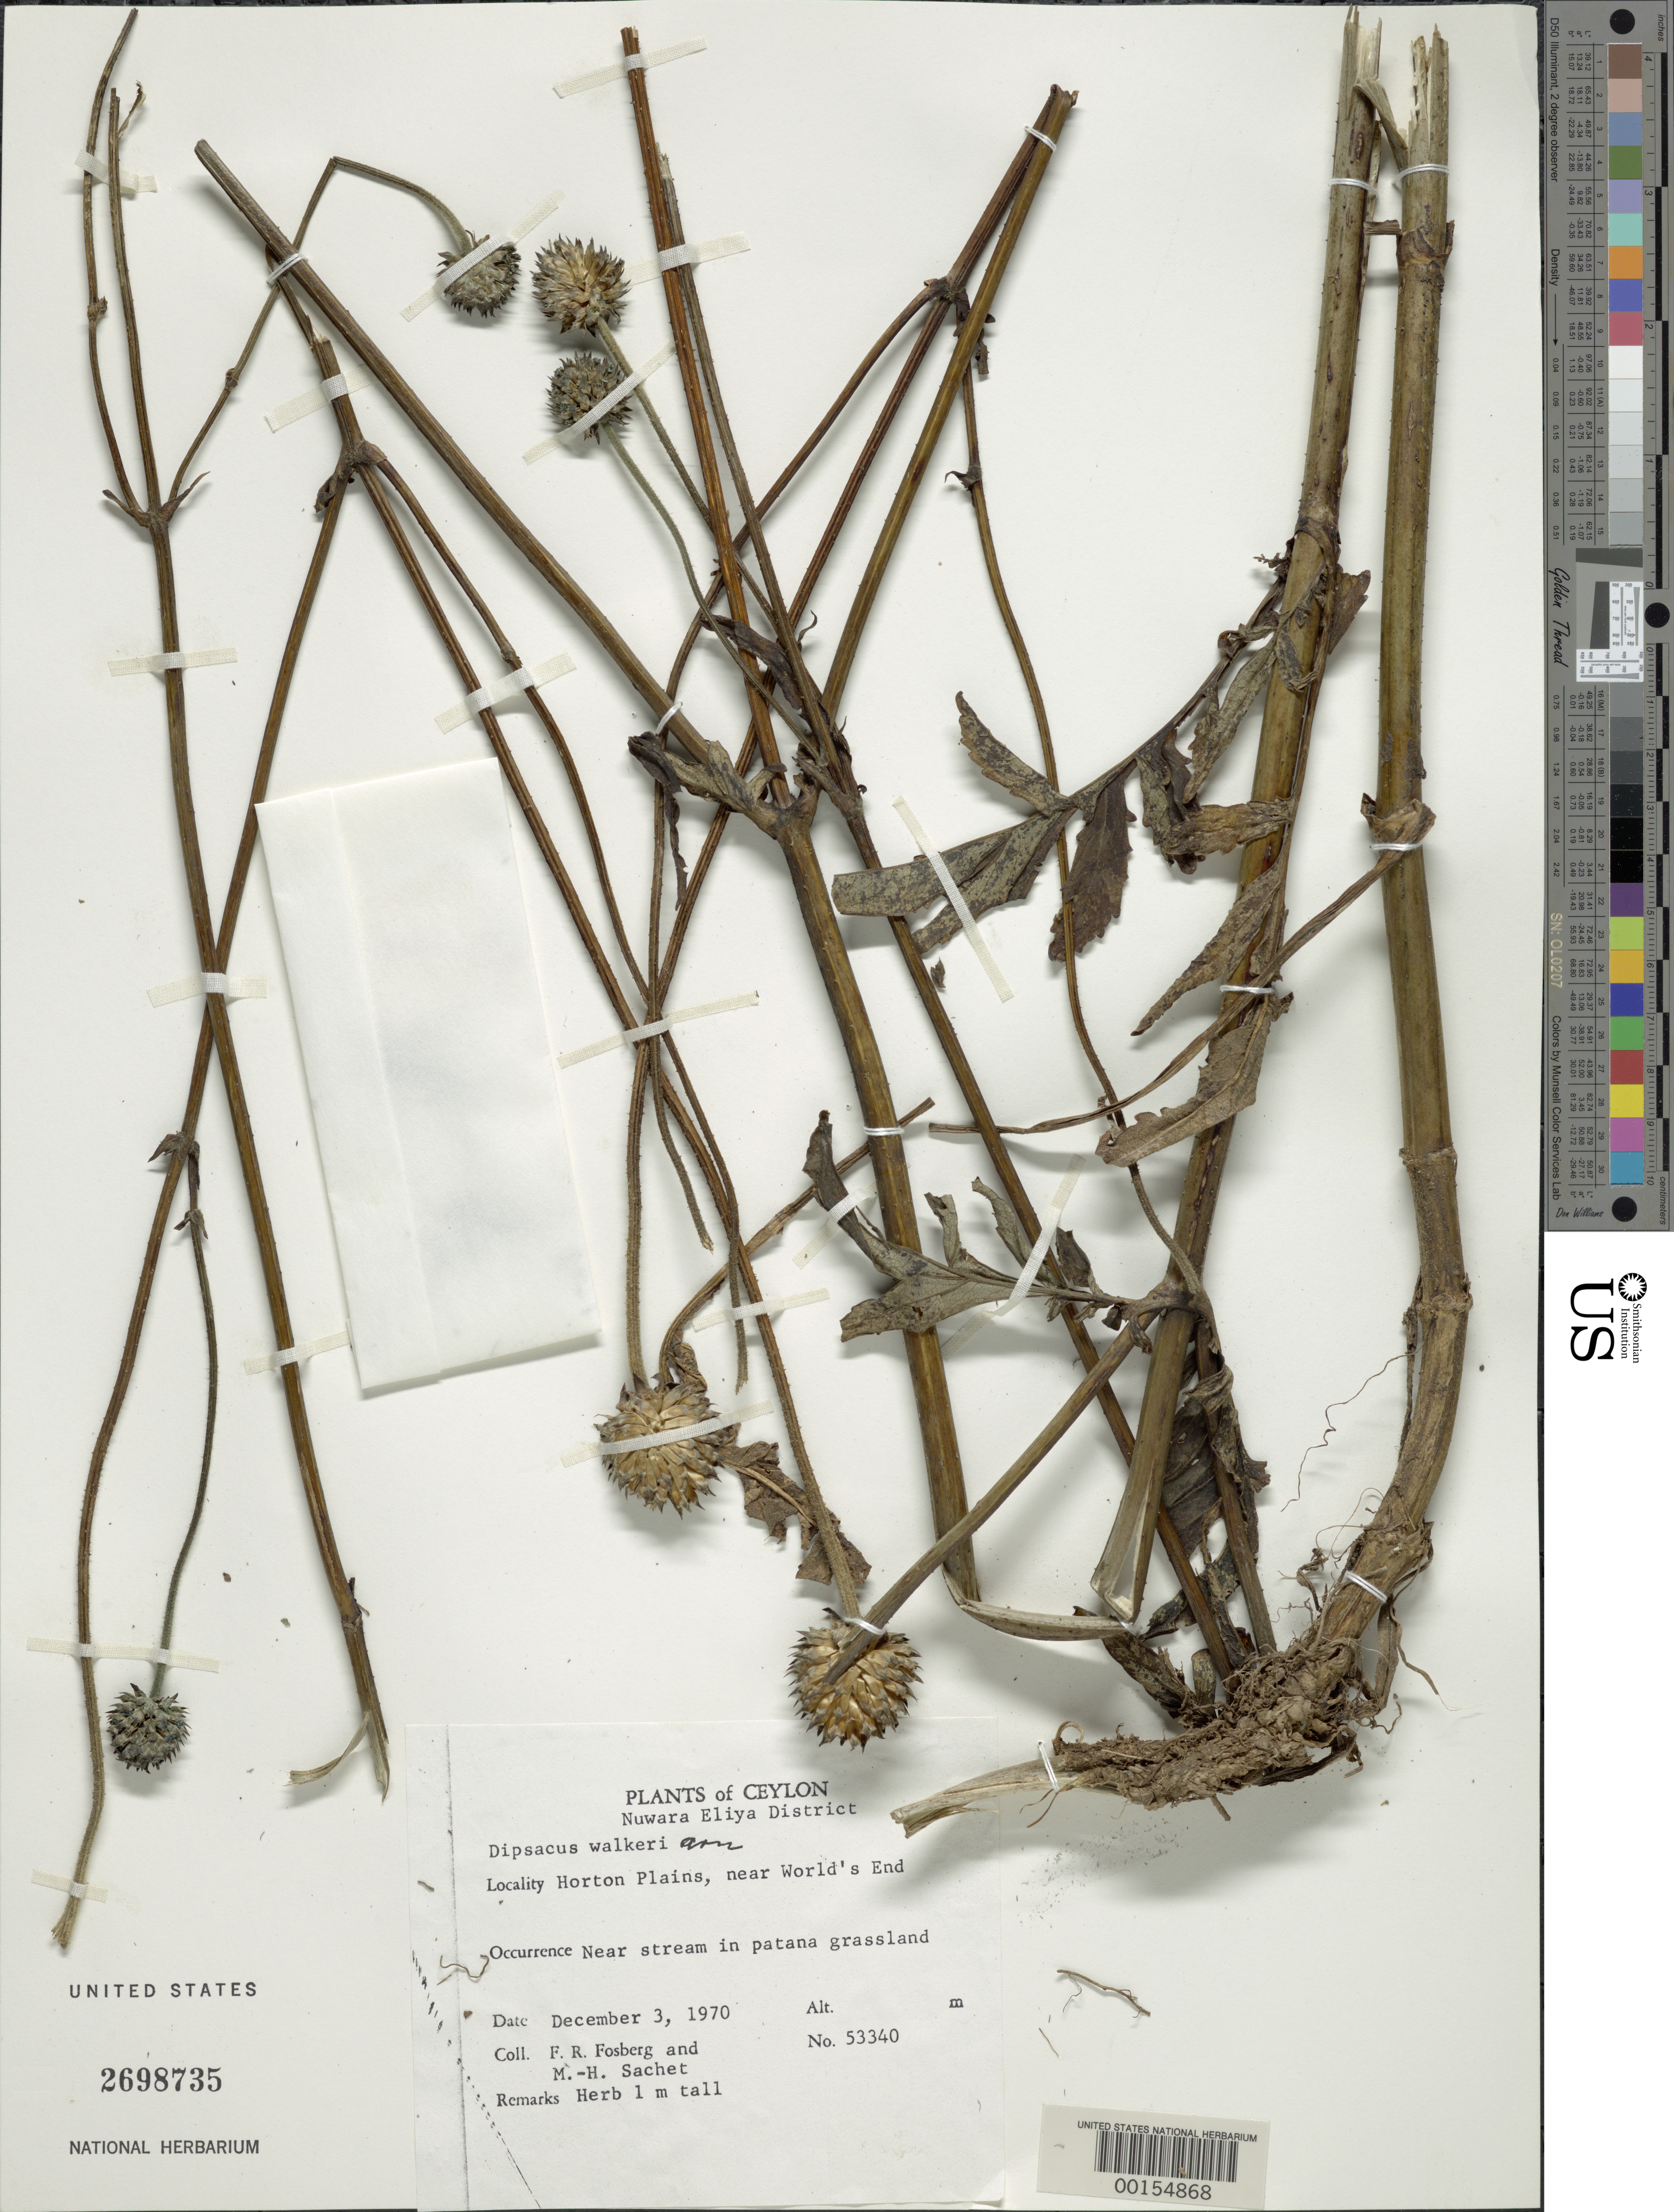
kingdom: Plantae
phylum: Tracheophyta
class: Magnoliopsida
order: Dipsacales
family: Caprifoliaceae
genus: Dipsacus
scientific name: Dipsacus walkeri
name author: Arn.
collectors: F. R. Fosberg & M.-H. Sachet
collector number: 53340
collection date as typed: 03 Dec 1970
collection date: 1970-12-03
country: Sri Lanka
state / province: Central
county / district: Nuwara Eliya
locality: Horton plains, near world's end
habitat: Near stream in patana grassland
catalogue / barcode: US 2698735